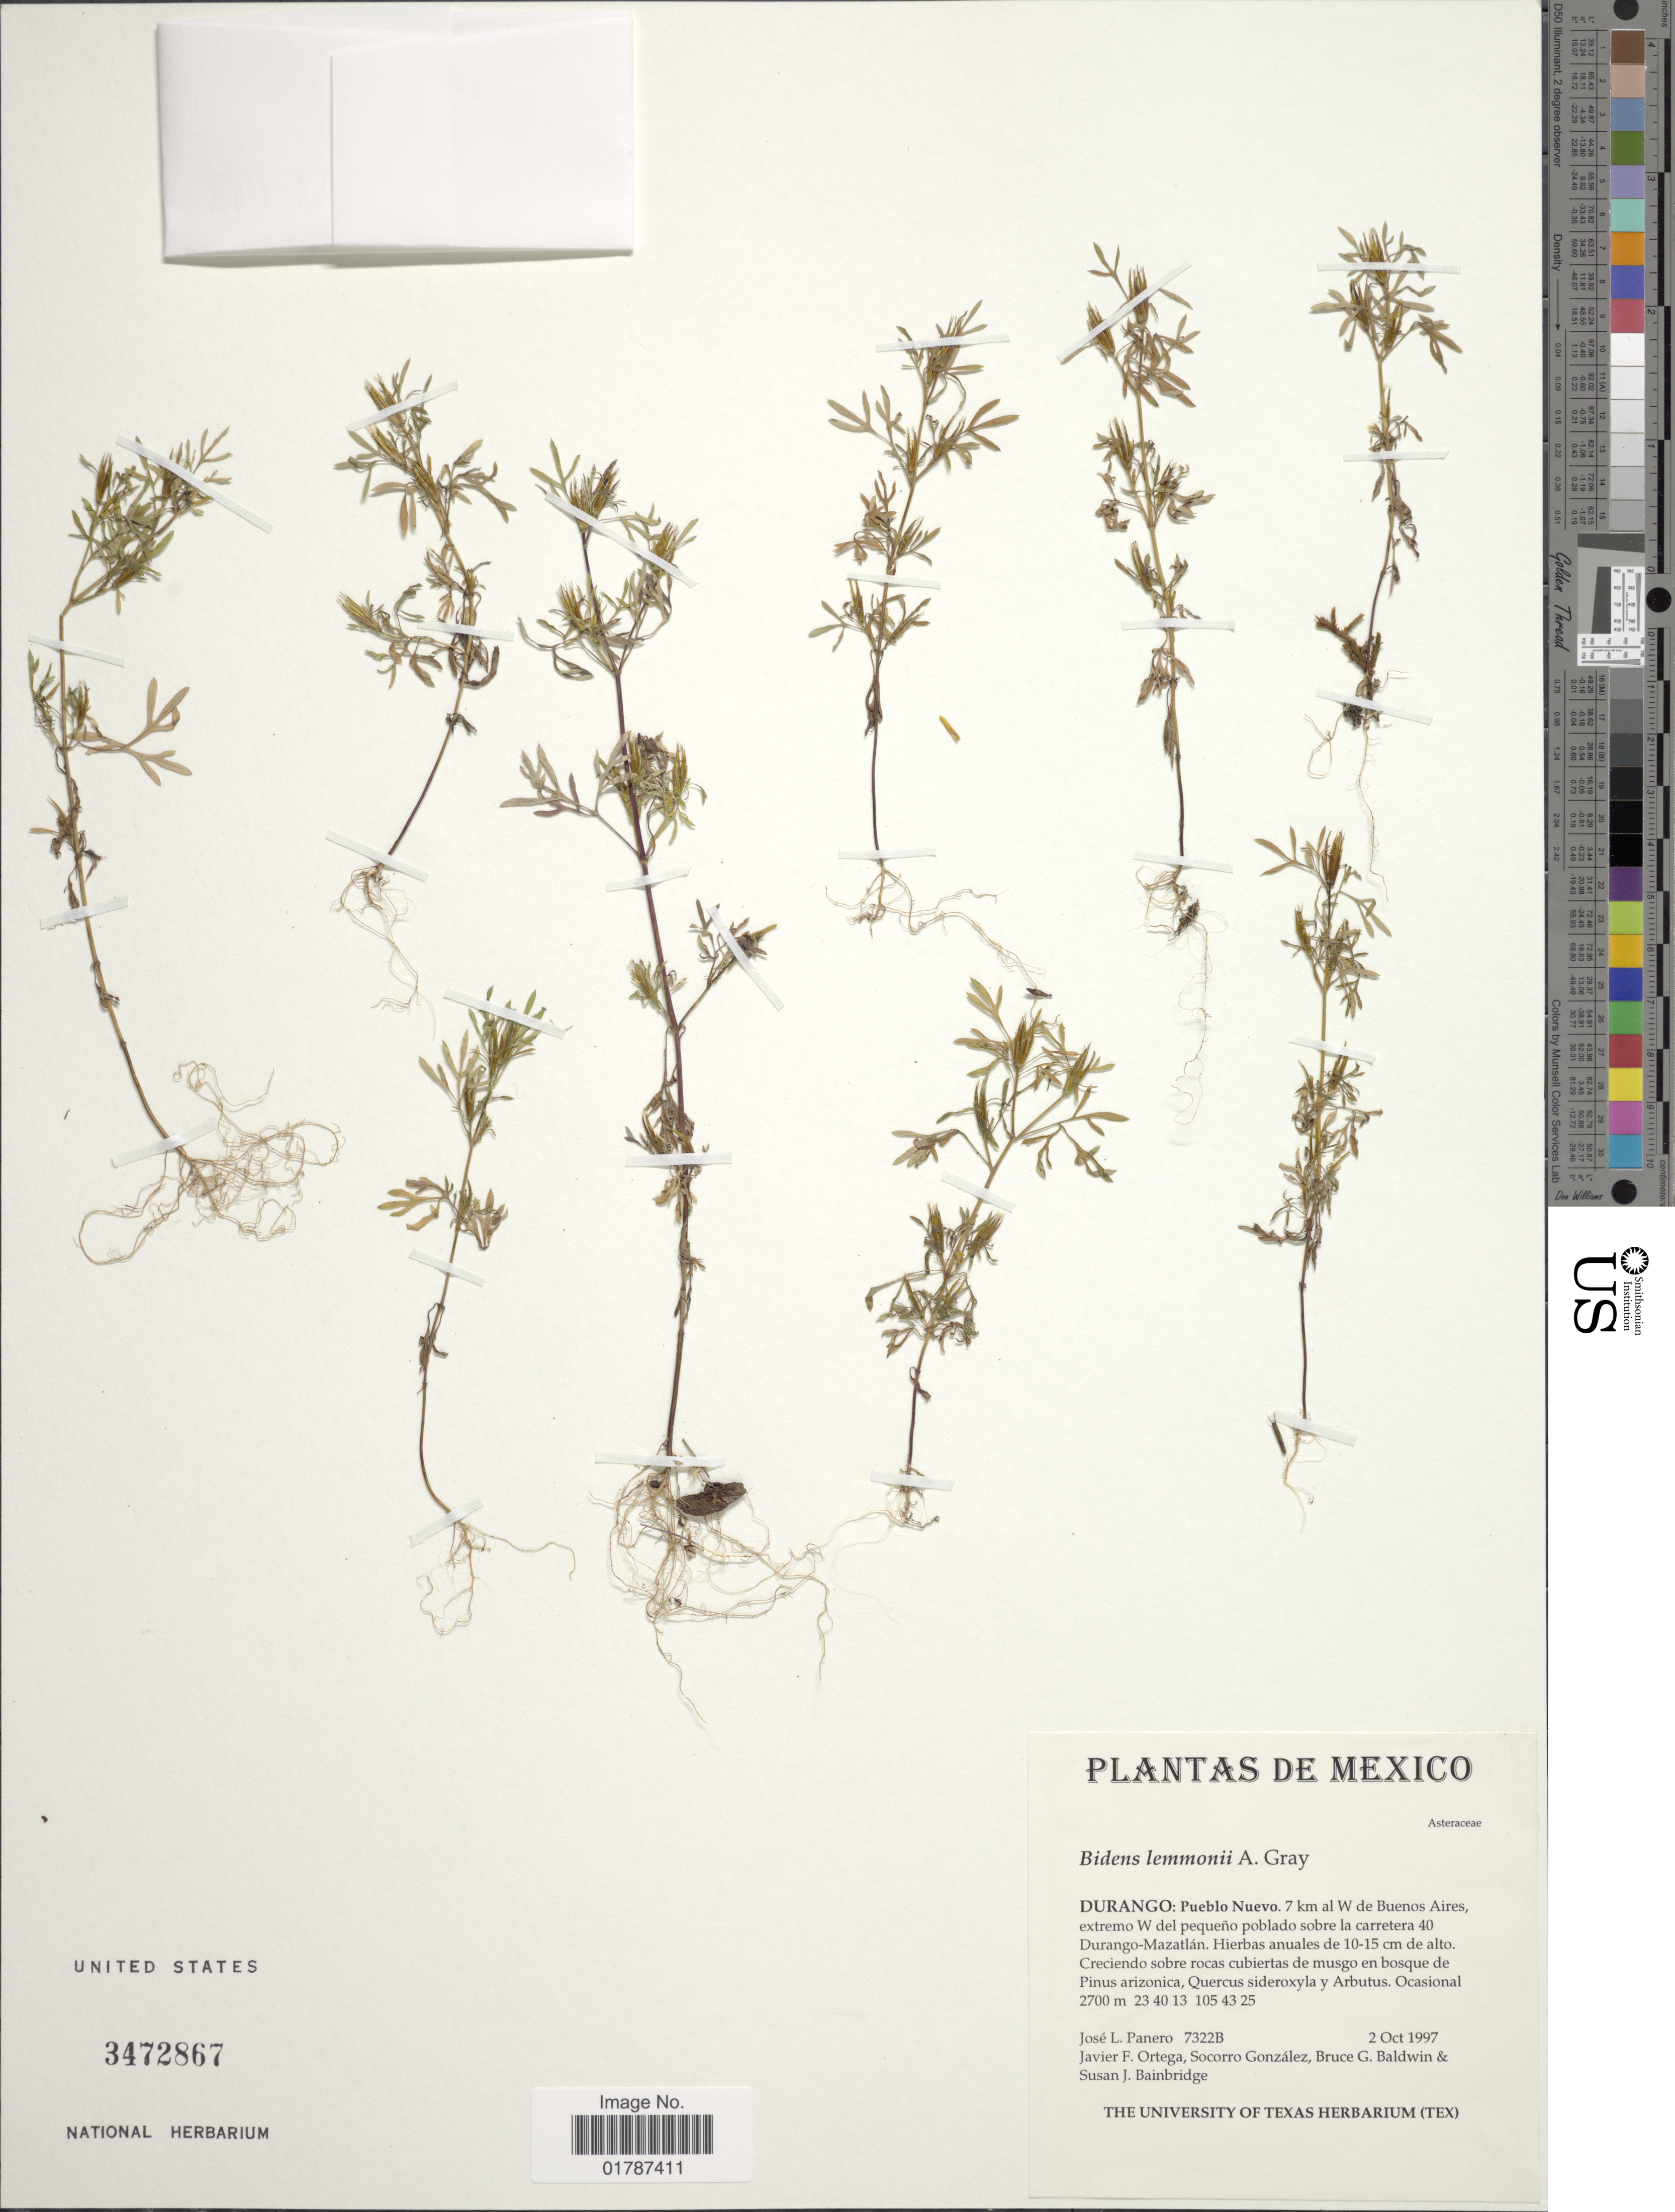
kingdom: Plantae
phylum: Tracheophyta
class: Magnoliopsida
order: Asterales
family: Asteraceae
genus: Bidens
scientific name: Bidens lemmonii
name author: A. Gray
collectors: J. L. Panero, J. Ortega, S. González, B. Baldwin & S. Bainbridge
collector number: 7322B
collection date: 1997-10-02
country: Mexico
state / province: Durango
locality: Durango, Pueblo Nuevo, 7 km al W de Buenos Aires, extremo W del pequeno poblado sobre la carretera 40 Durango-Mazatlan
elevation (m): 2700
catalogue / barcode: US 3472867